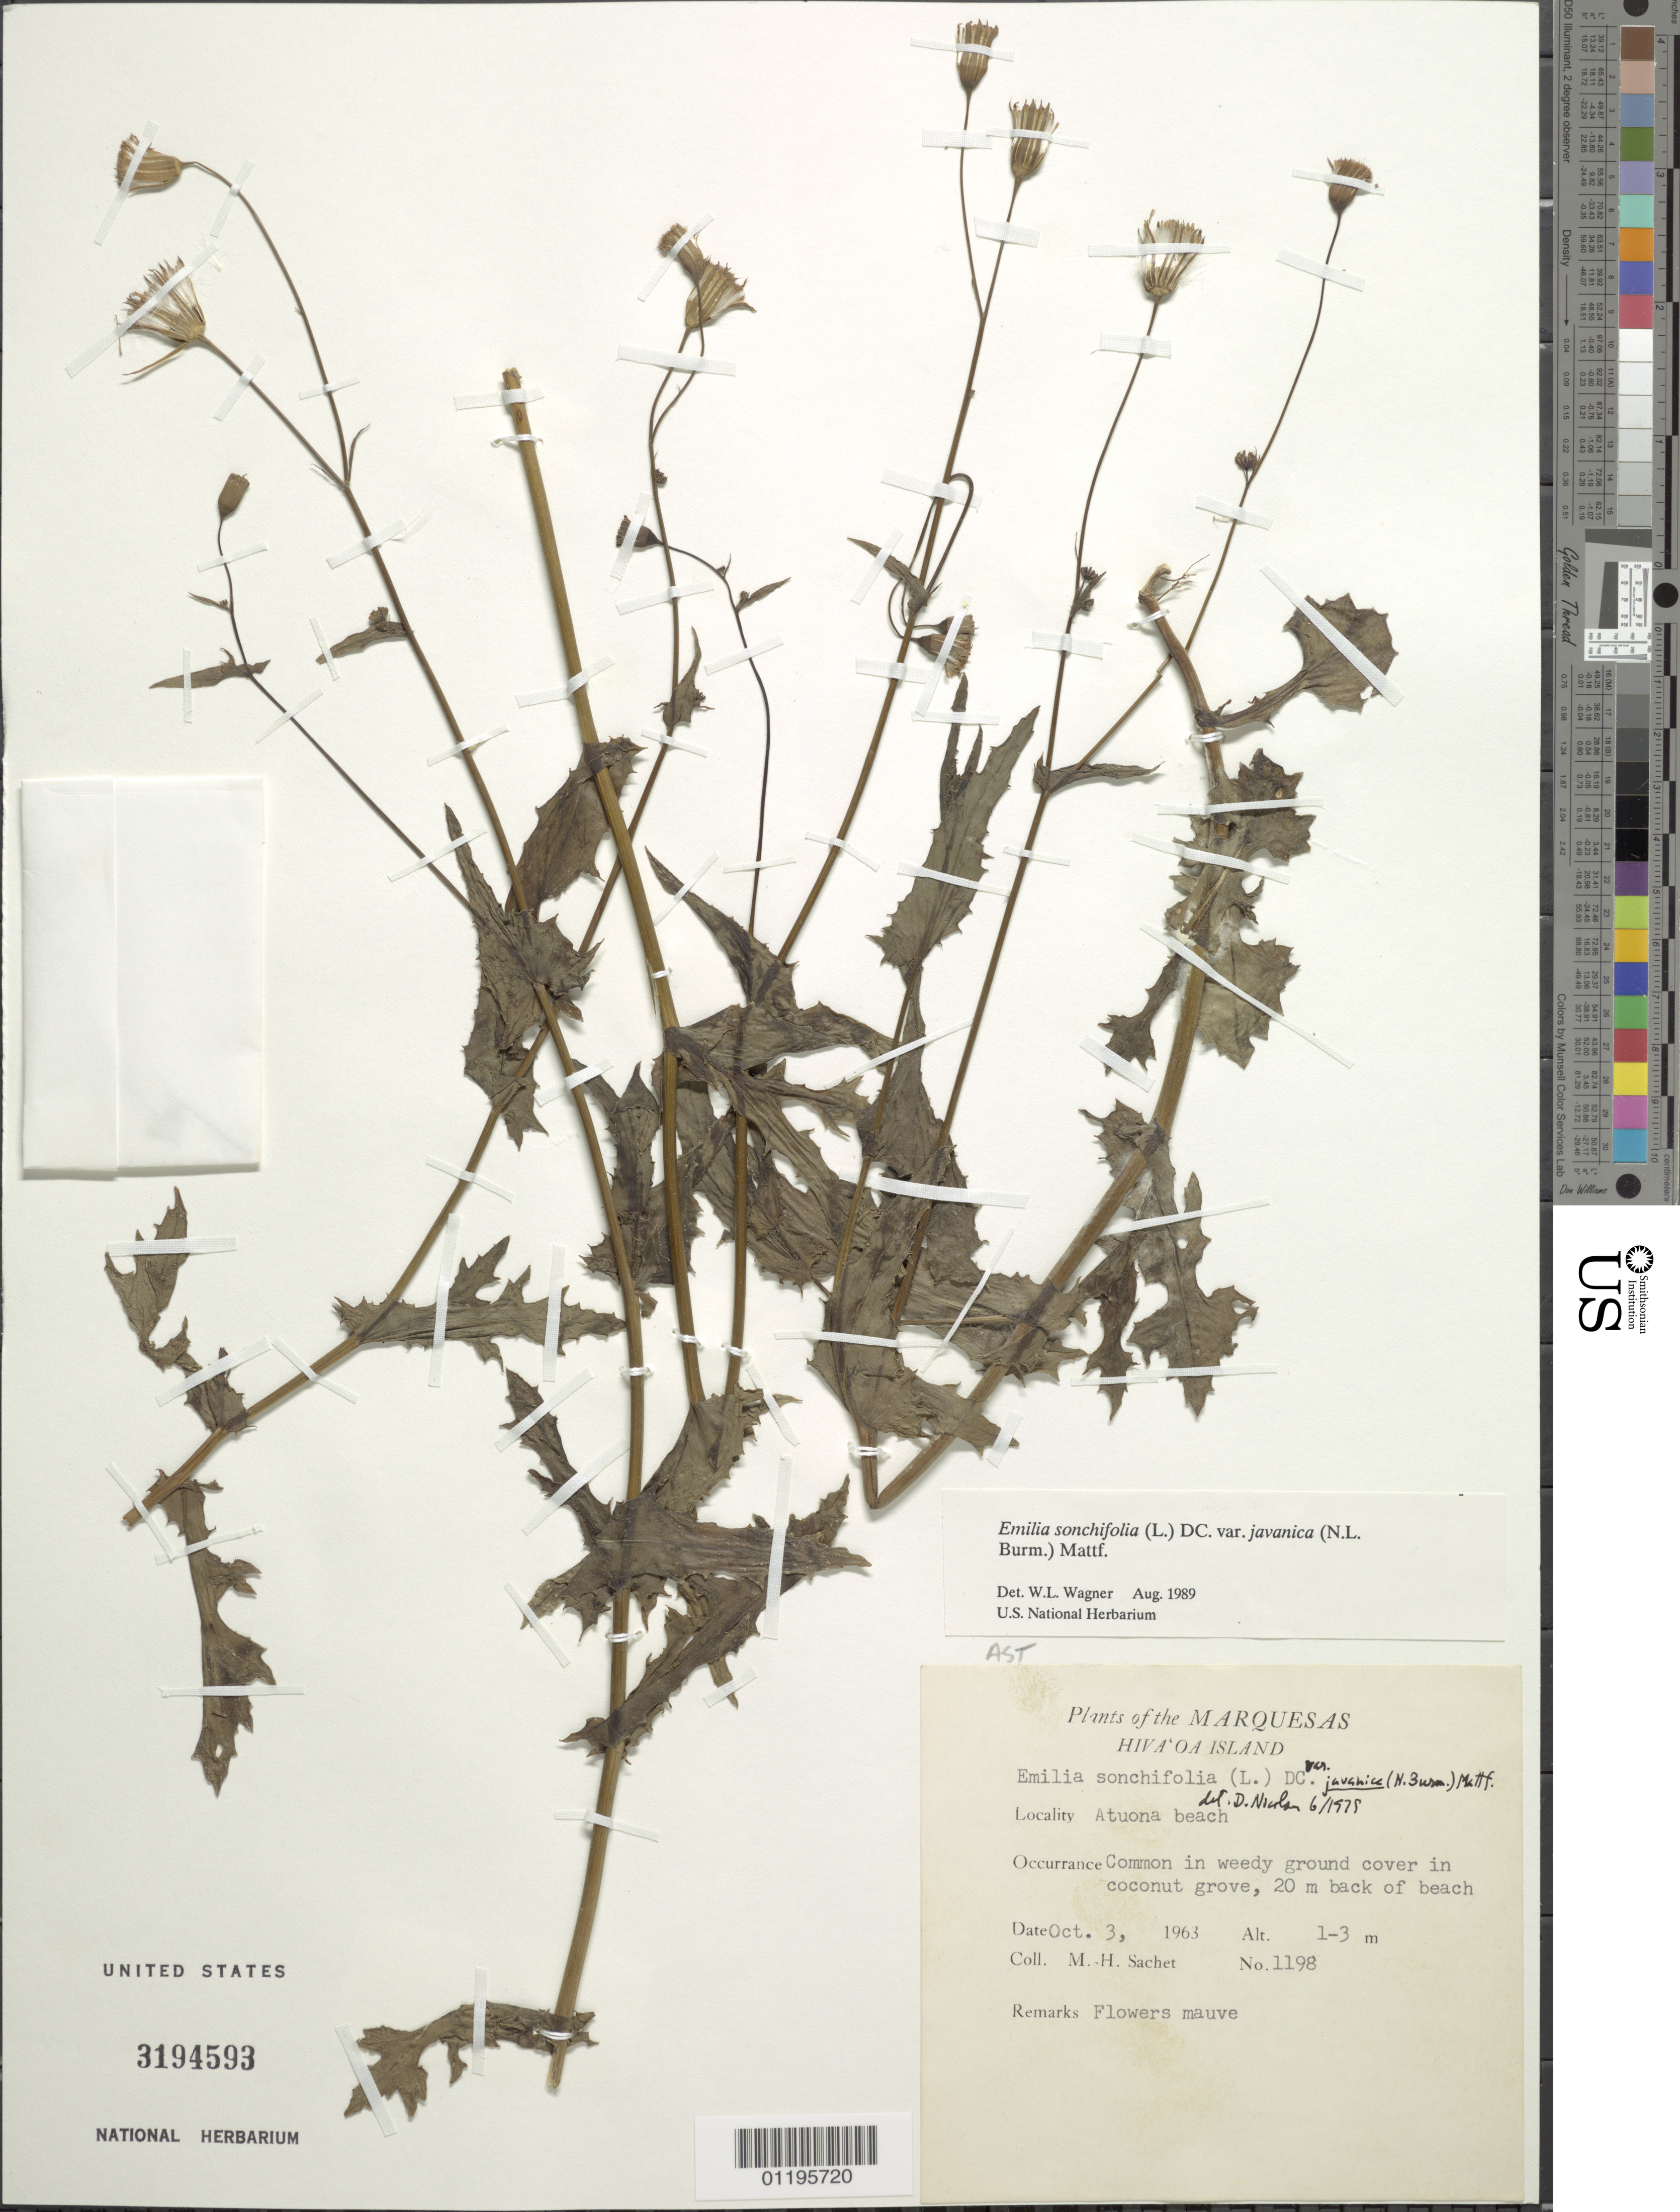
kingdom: Plantae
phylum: Tracheophyta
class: Magnoliopsida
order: Asterales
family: Asteraceae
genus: Emilia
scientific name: Emilia sonchifolia var. javanica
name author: (Burm. f.) Mattf.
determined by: Wagner, W. L., (BOT), Smithsonian Institution - National Museum of Natural History (UNITED STATES)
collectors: M.-H. Sachet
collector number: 1198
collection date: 1963-12-03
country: French Polynesia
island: Hiva Oa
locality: Atuona beach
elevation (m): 1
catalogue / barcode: US 3194593